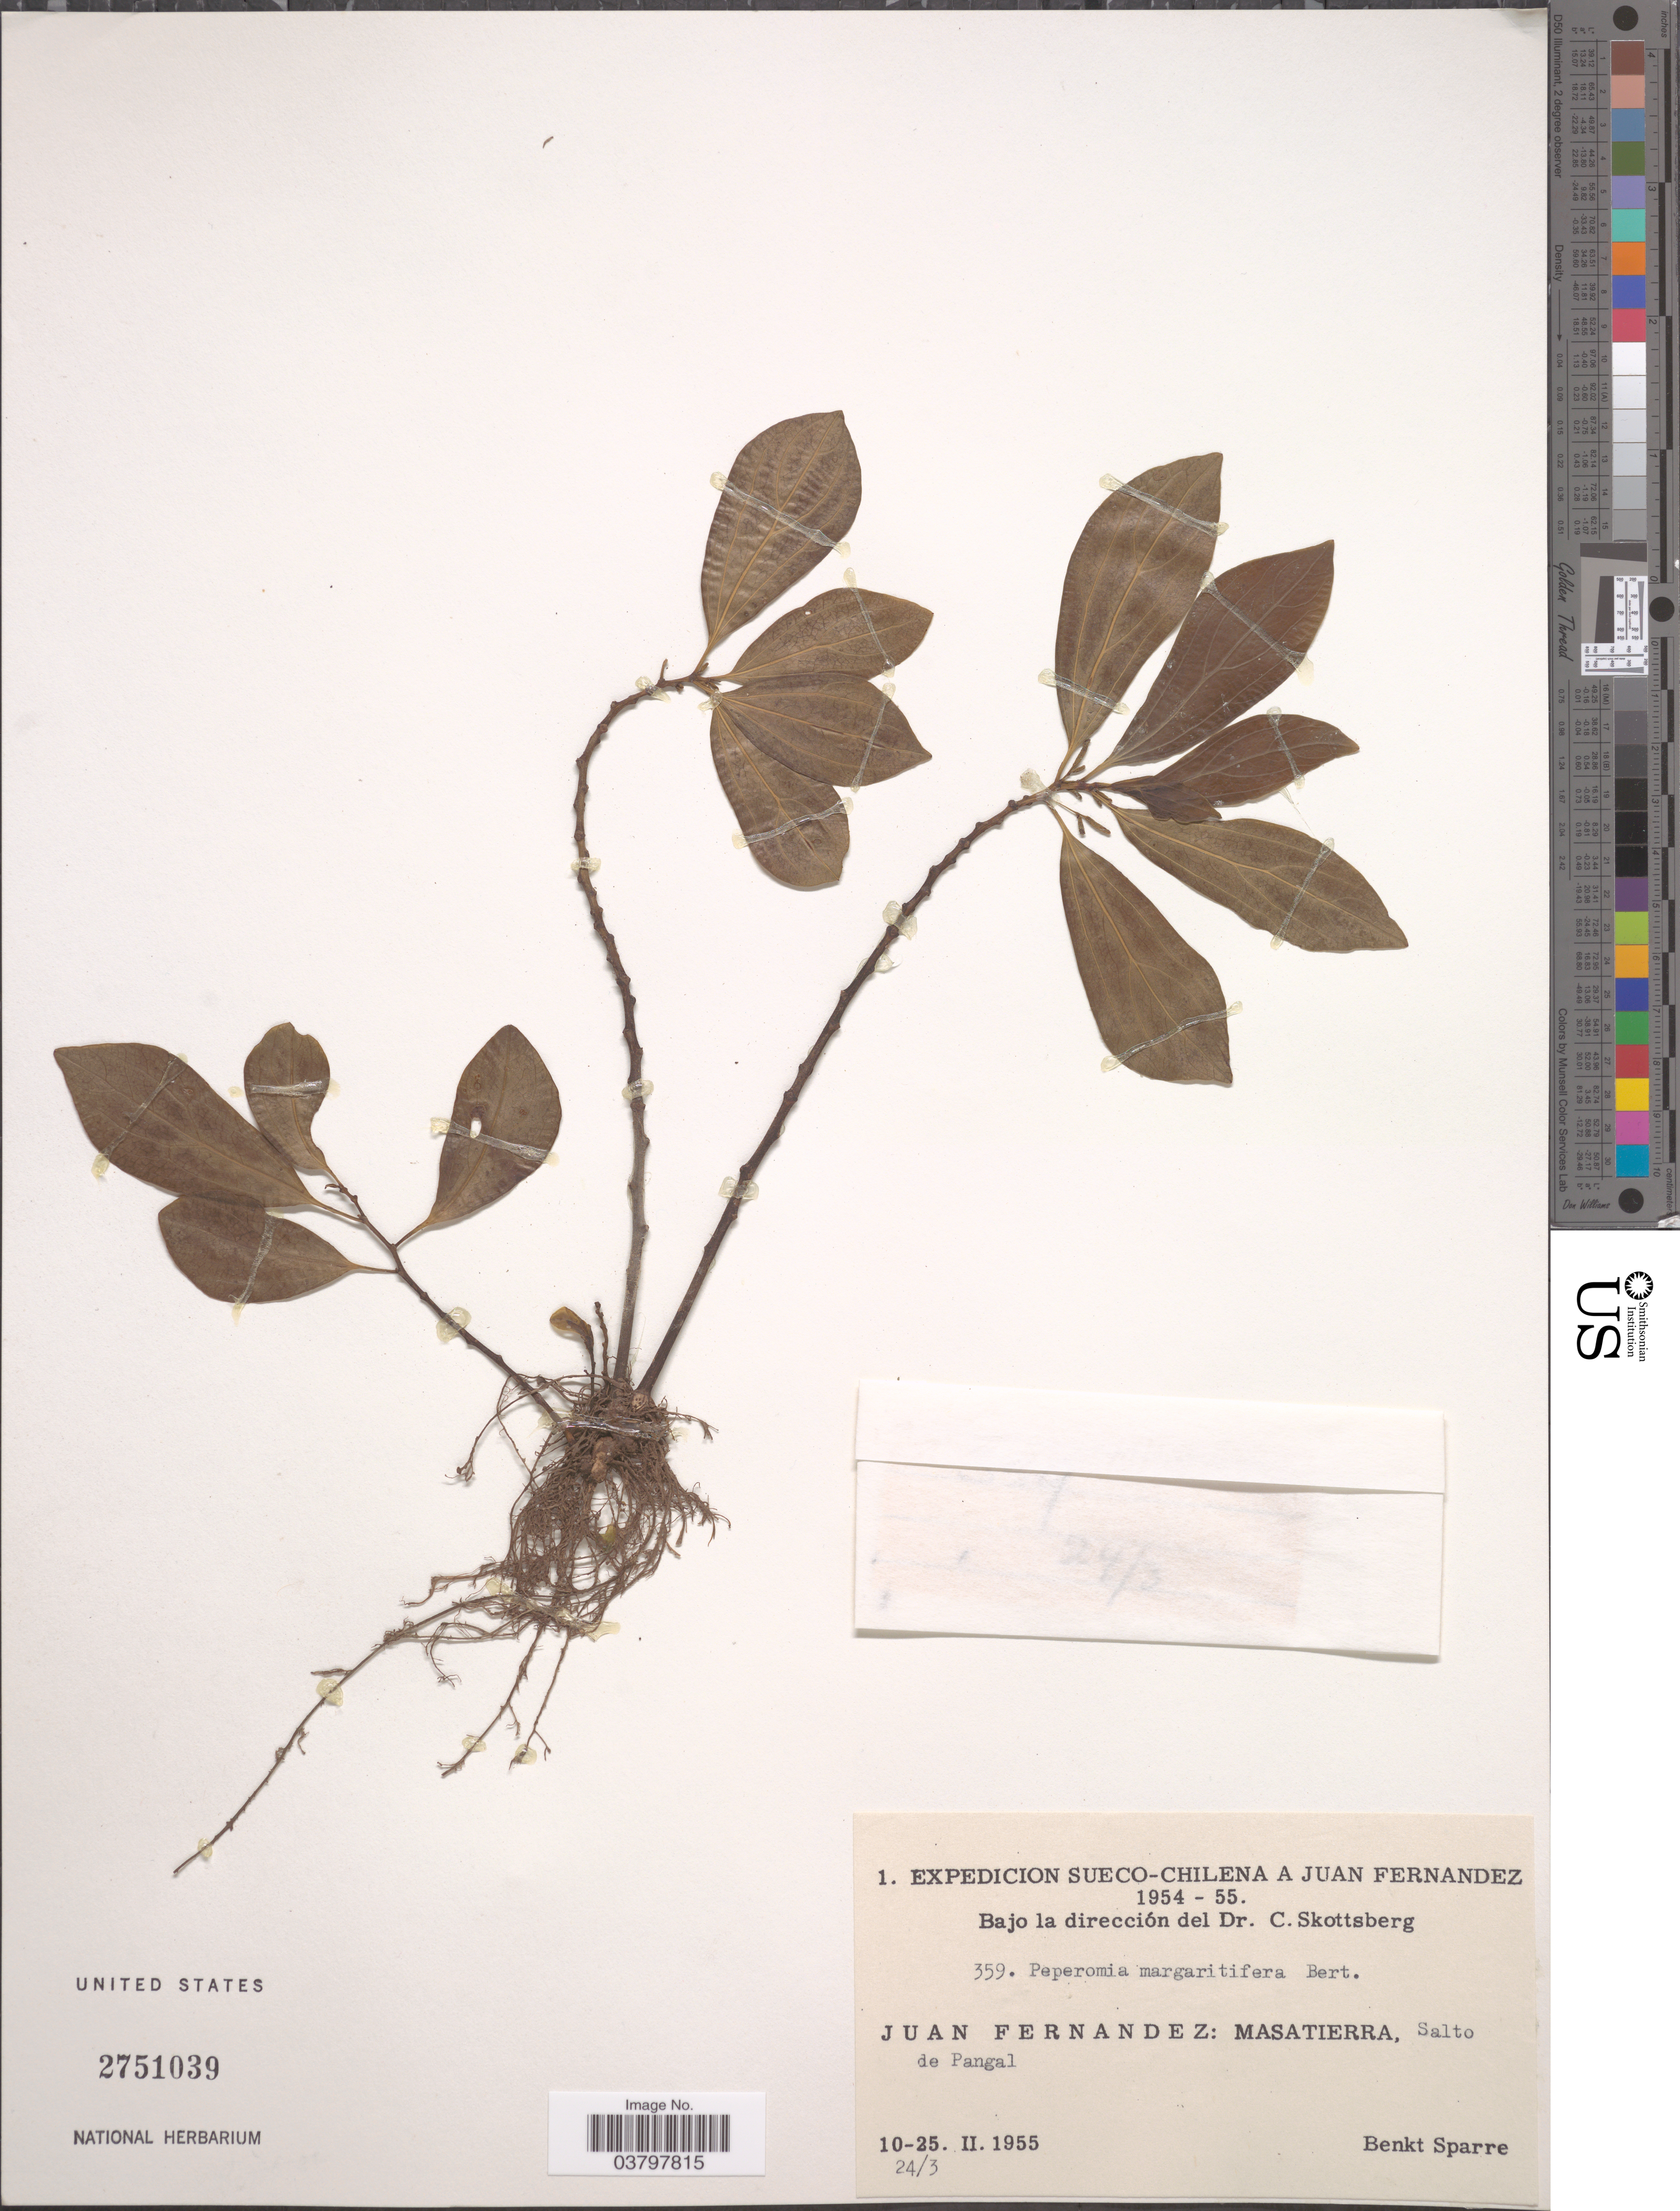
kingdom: Plantae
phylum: Tracheophyta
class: Magnoliopsida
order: Piperales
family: Piperaceae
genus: Peperomia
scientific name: Peperomia margaritifera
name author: Bertero ex Hook.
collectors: B. Sparre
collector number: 359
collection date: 1955-02-10/1955-02-25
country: Chile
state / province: Valparaíso (V)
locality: Juan Fernandez: Masatierra, Salto de Pangal.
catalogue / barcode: US 2751039